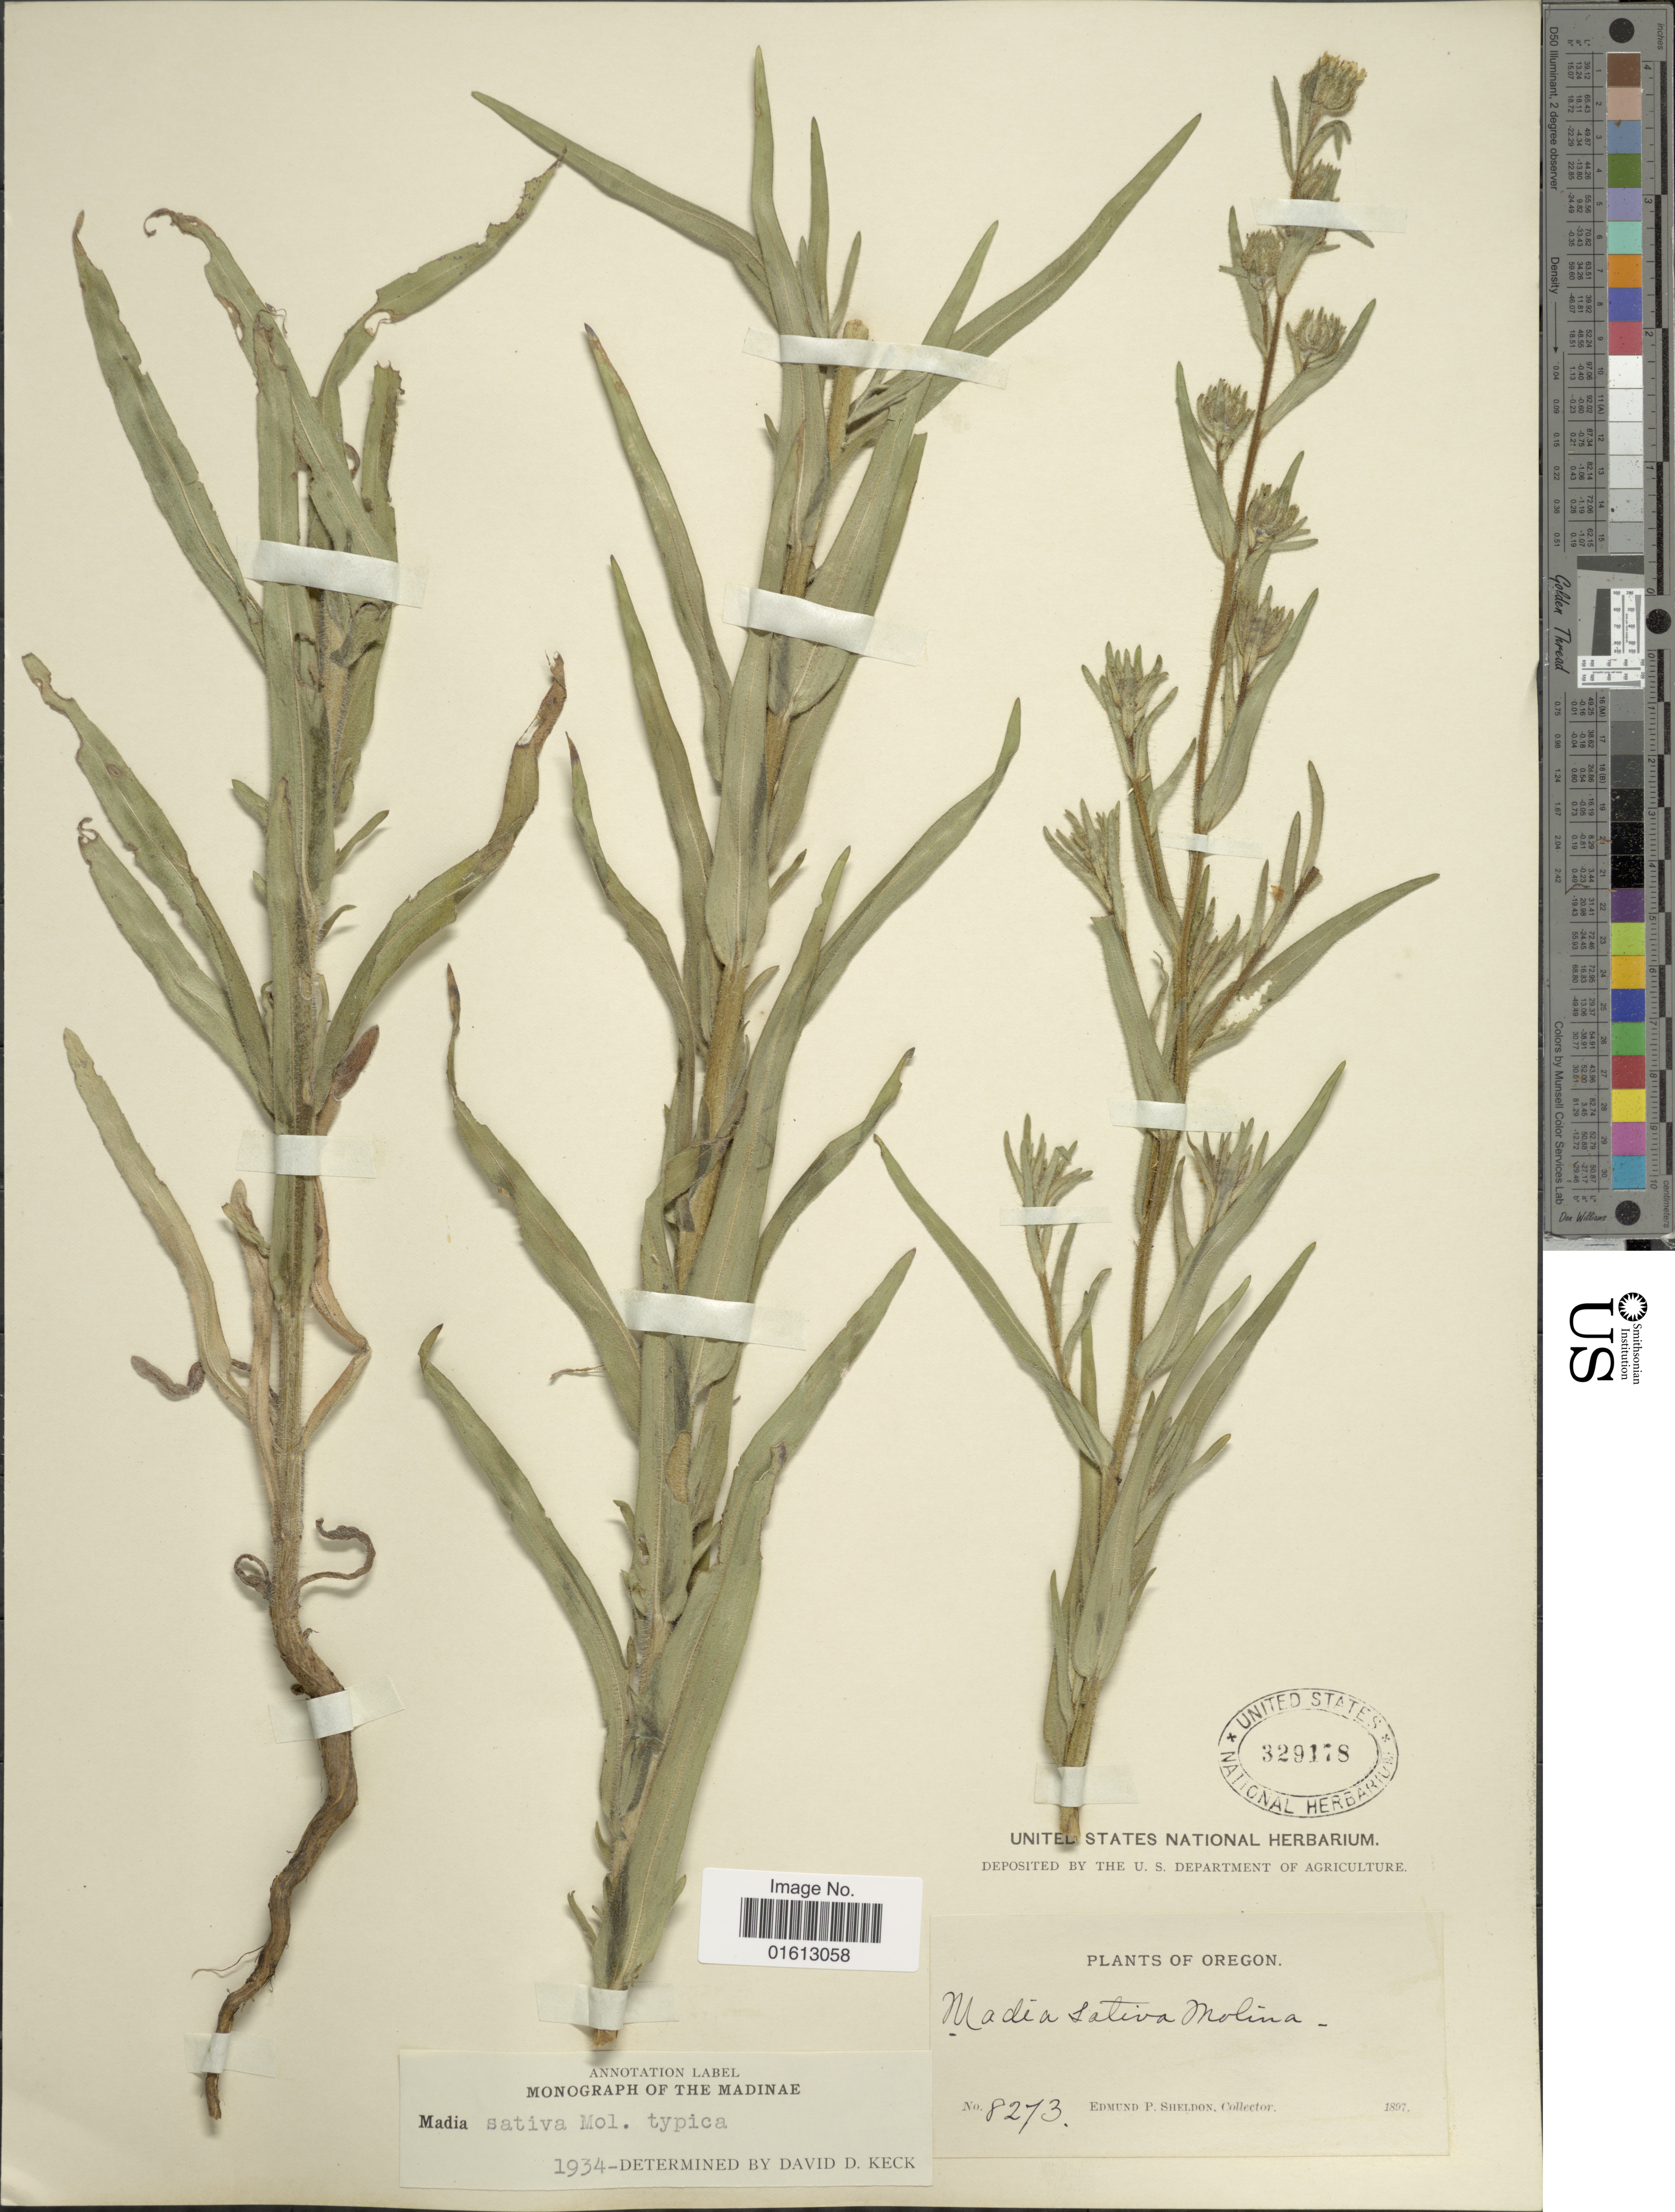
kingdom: Plantae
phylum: Tracheophyta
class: Magnoliopsida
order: Asterales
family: Asteraceae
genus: Madia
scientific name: Madia sativa subsp. sativa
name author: Molina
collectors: E. P. Sheldon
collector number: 8273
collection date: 1897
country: United States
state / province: Oregon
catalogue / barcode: US 329178